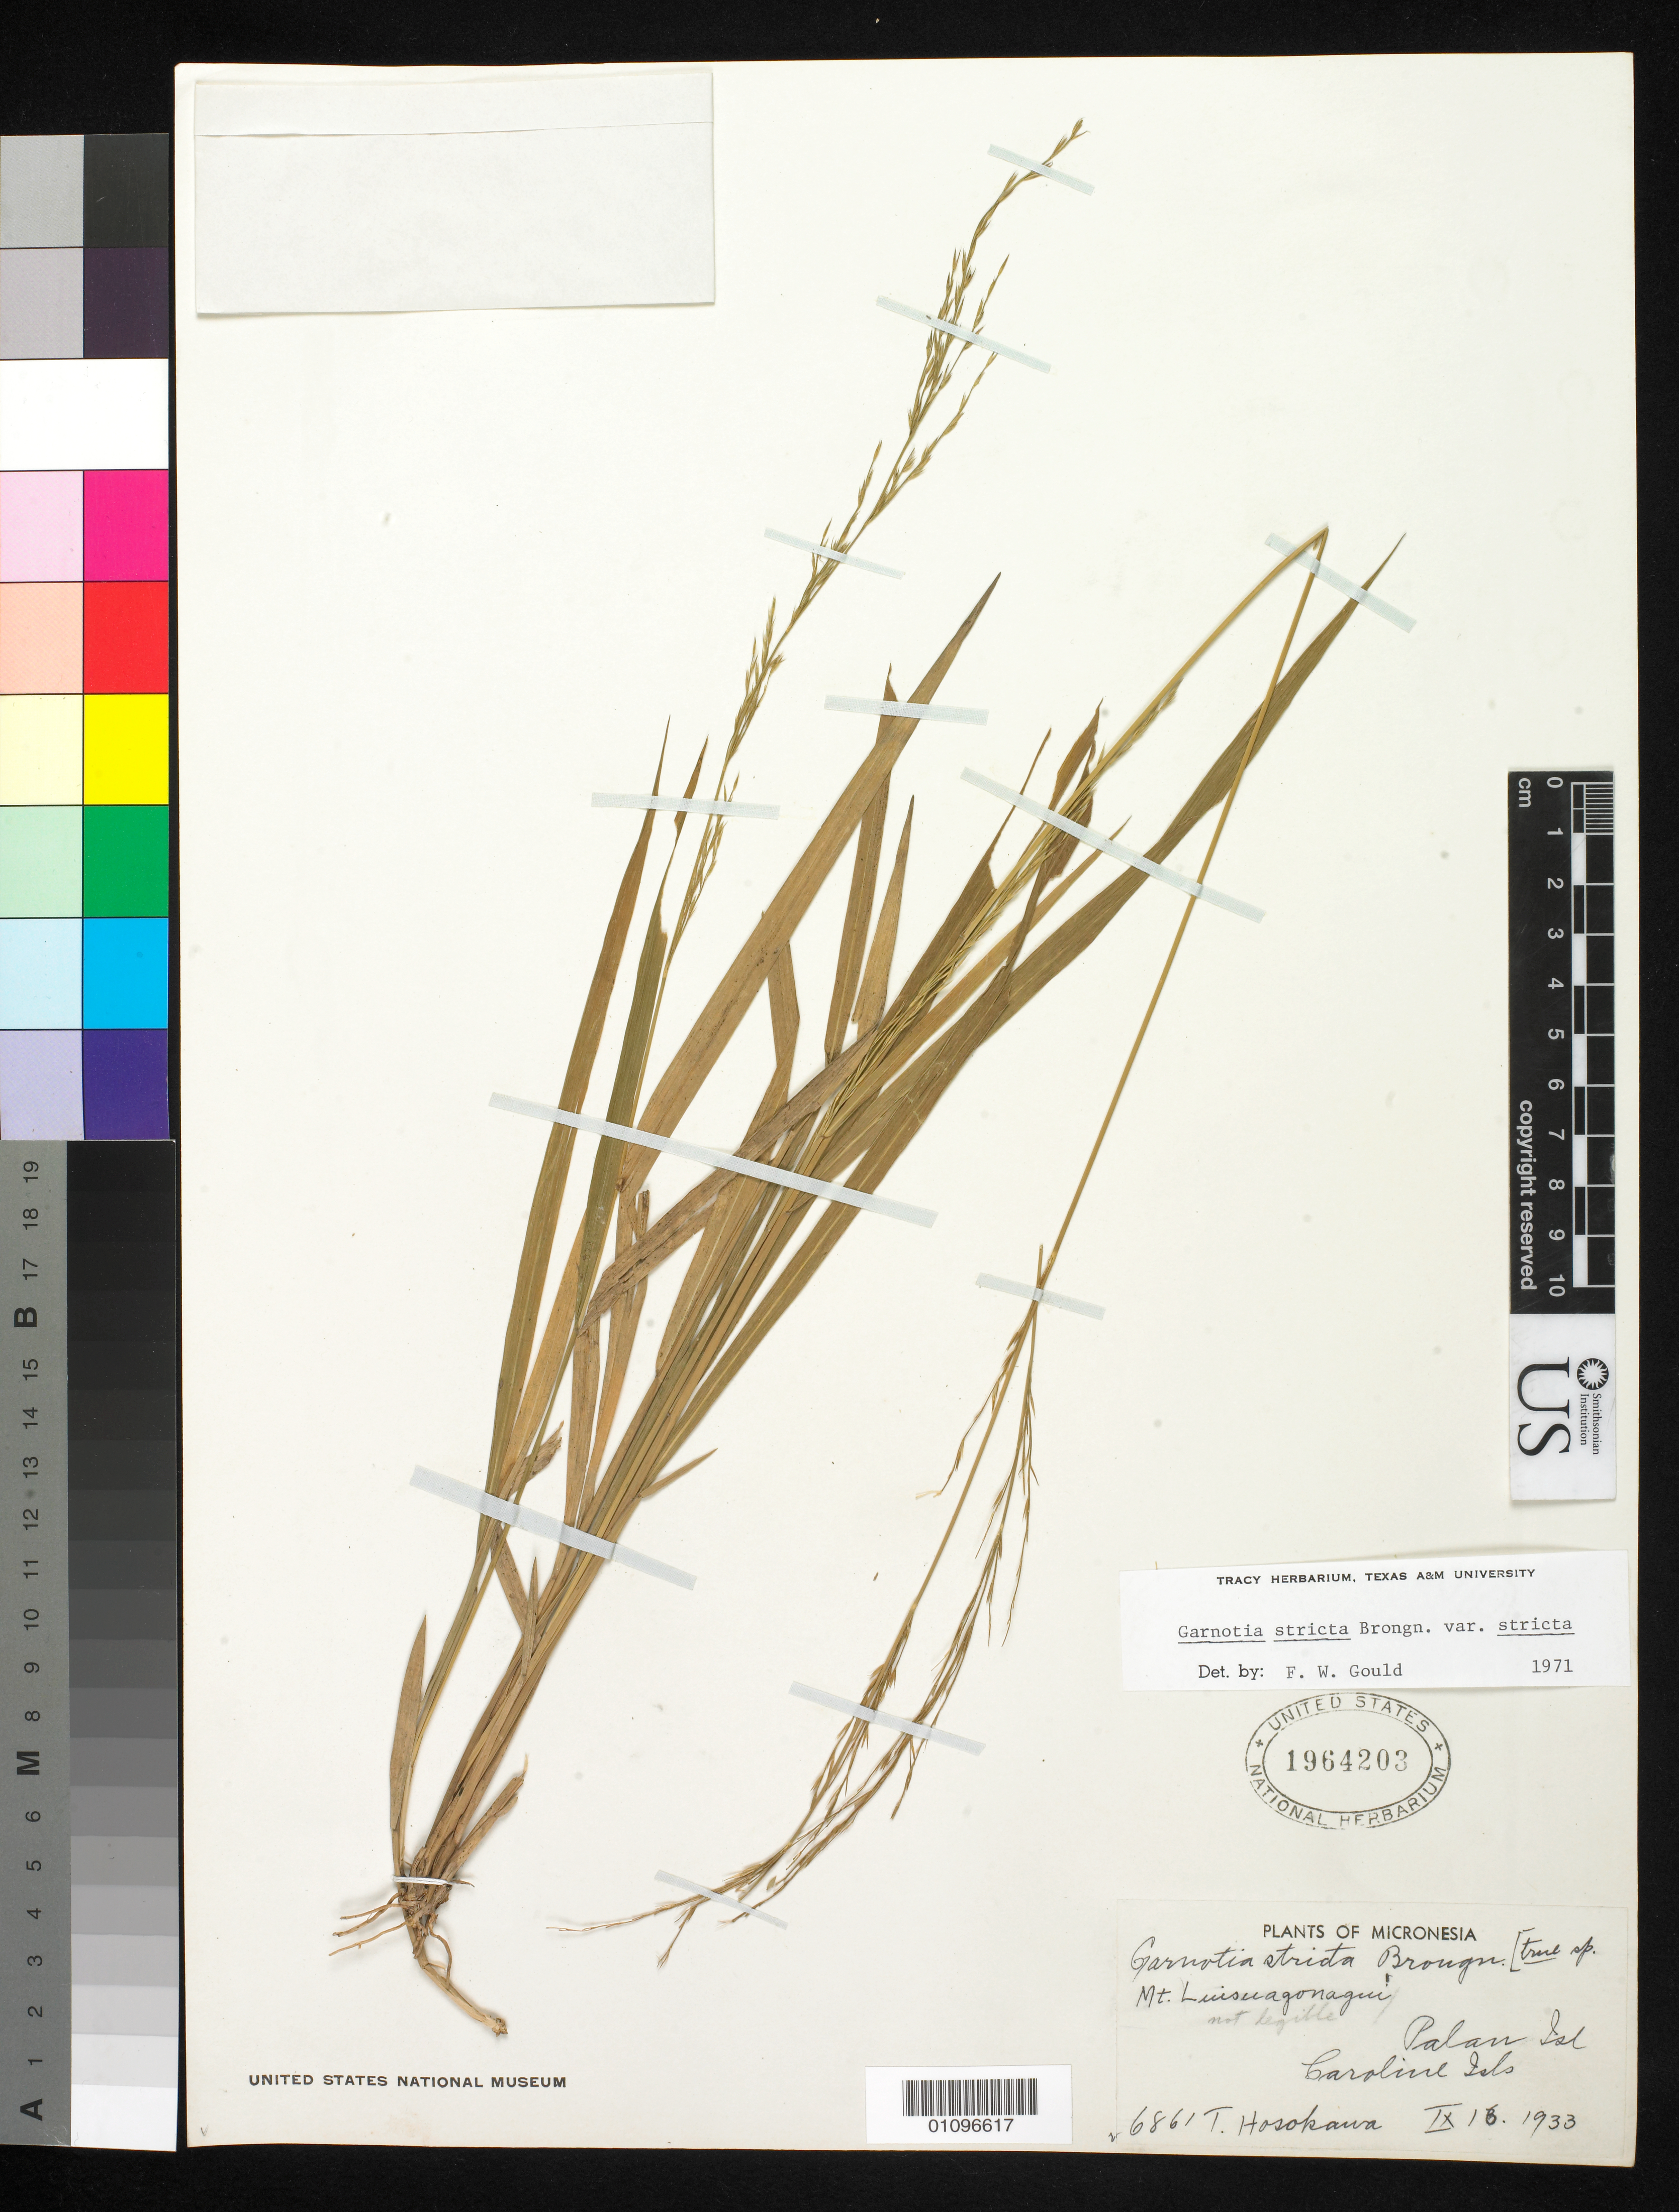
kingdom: Plantae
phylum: Tracheophyta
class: Liliopsida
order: Poales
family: Poaceae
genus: Garnotia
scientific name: Garnotia stricta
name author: Brongn.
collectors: T. Hosokawa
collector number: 6861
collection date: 1933-09-16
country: Palau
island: Babeldaob [Babelthuap]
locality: Mt. Luisuagonagui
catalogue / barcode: US 1964203